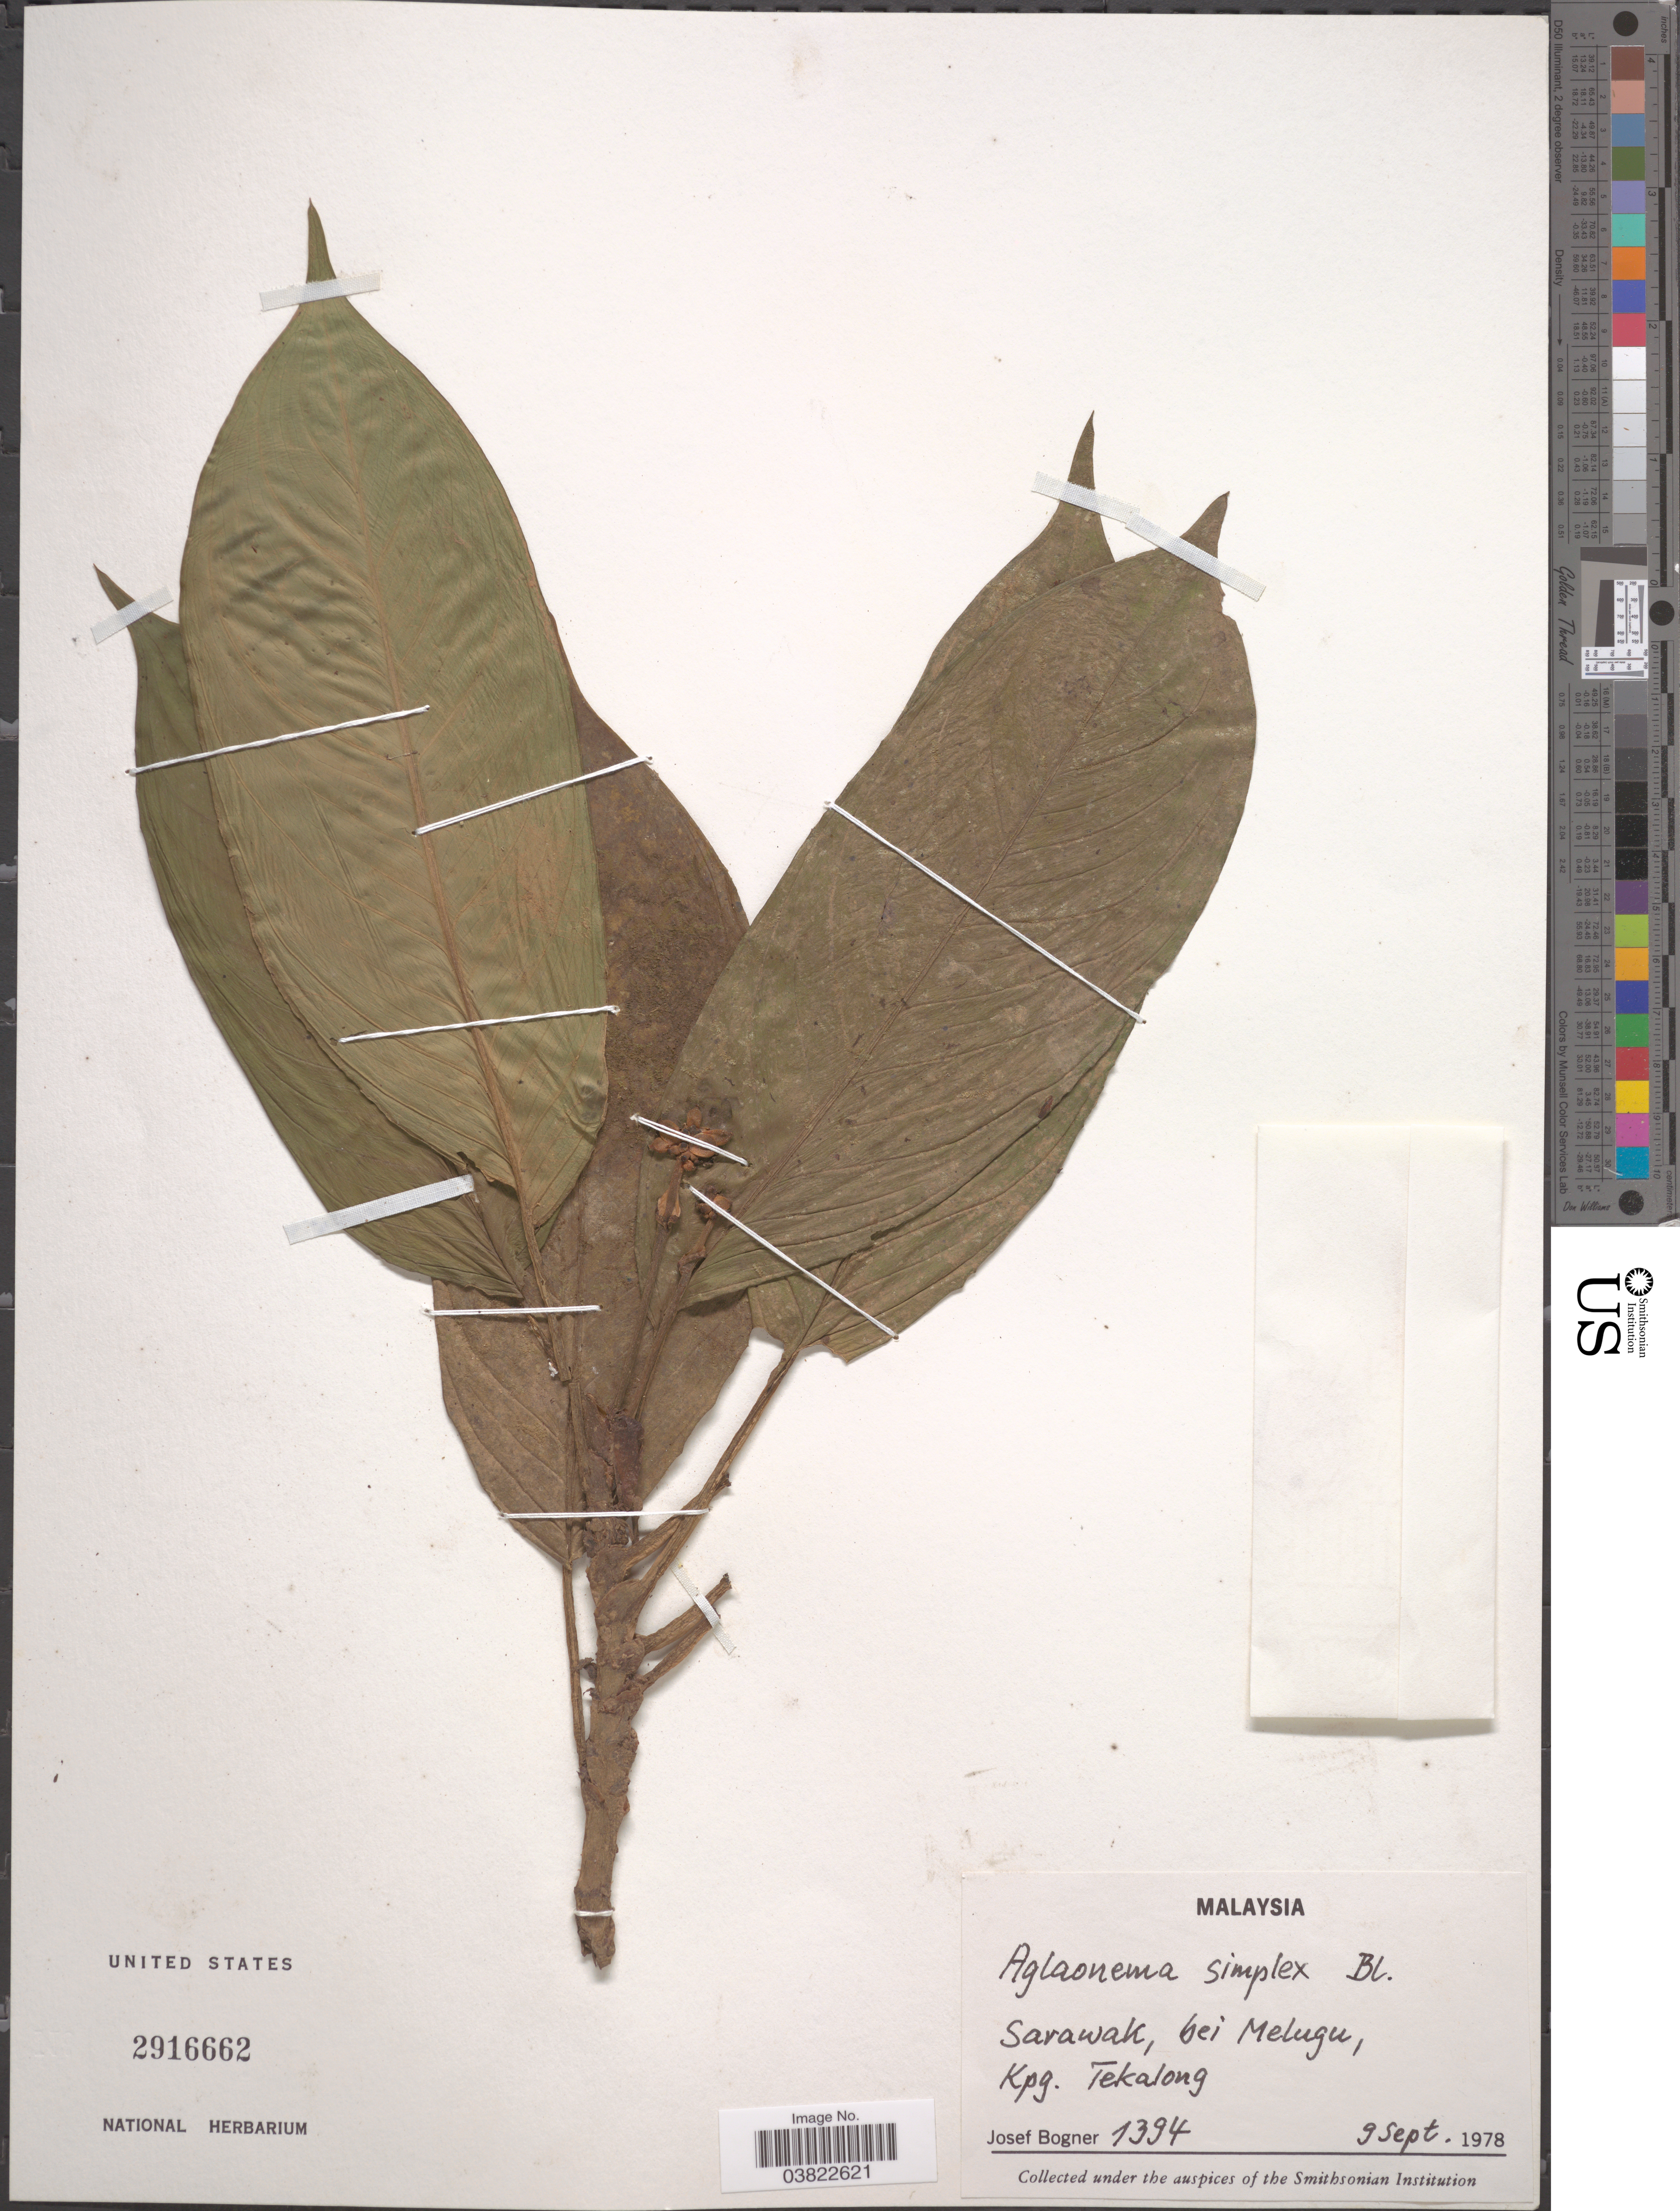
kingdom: Plantae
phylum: Tracheophyta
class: Liliopsida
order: Alismatales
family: Araceae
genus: Aglaonema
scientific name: Aglaonema simplex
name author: Blume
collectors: J. Bogner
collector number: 1394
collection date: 1978-09-09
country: Malaysia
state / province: Sarawak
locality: Bei Melugu, Kpg. Tekalong.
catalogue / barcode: US 2916662